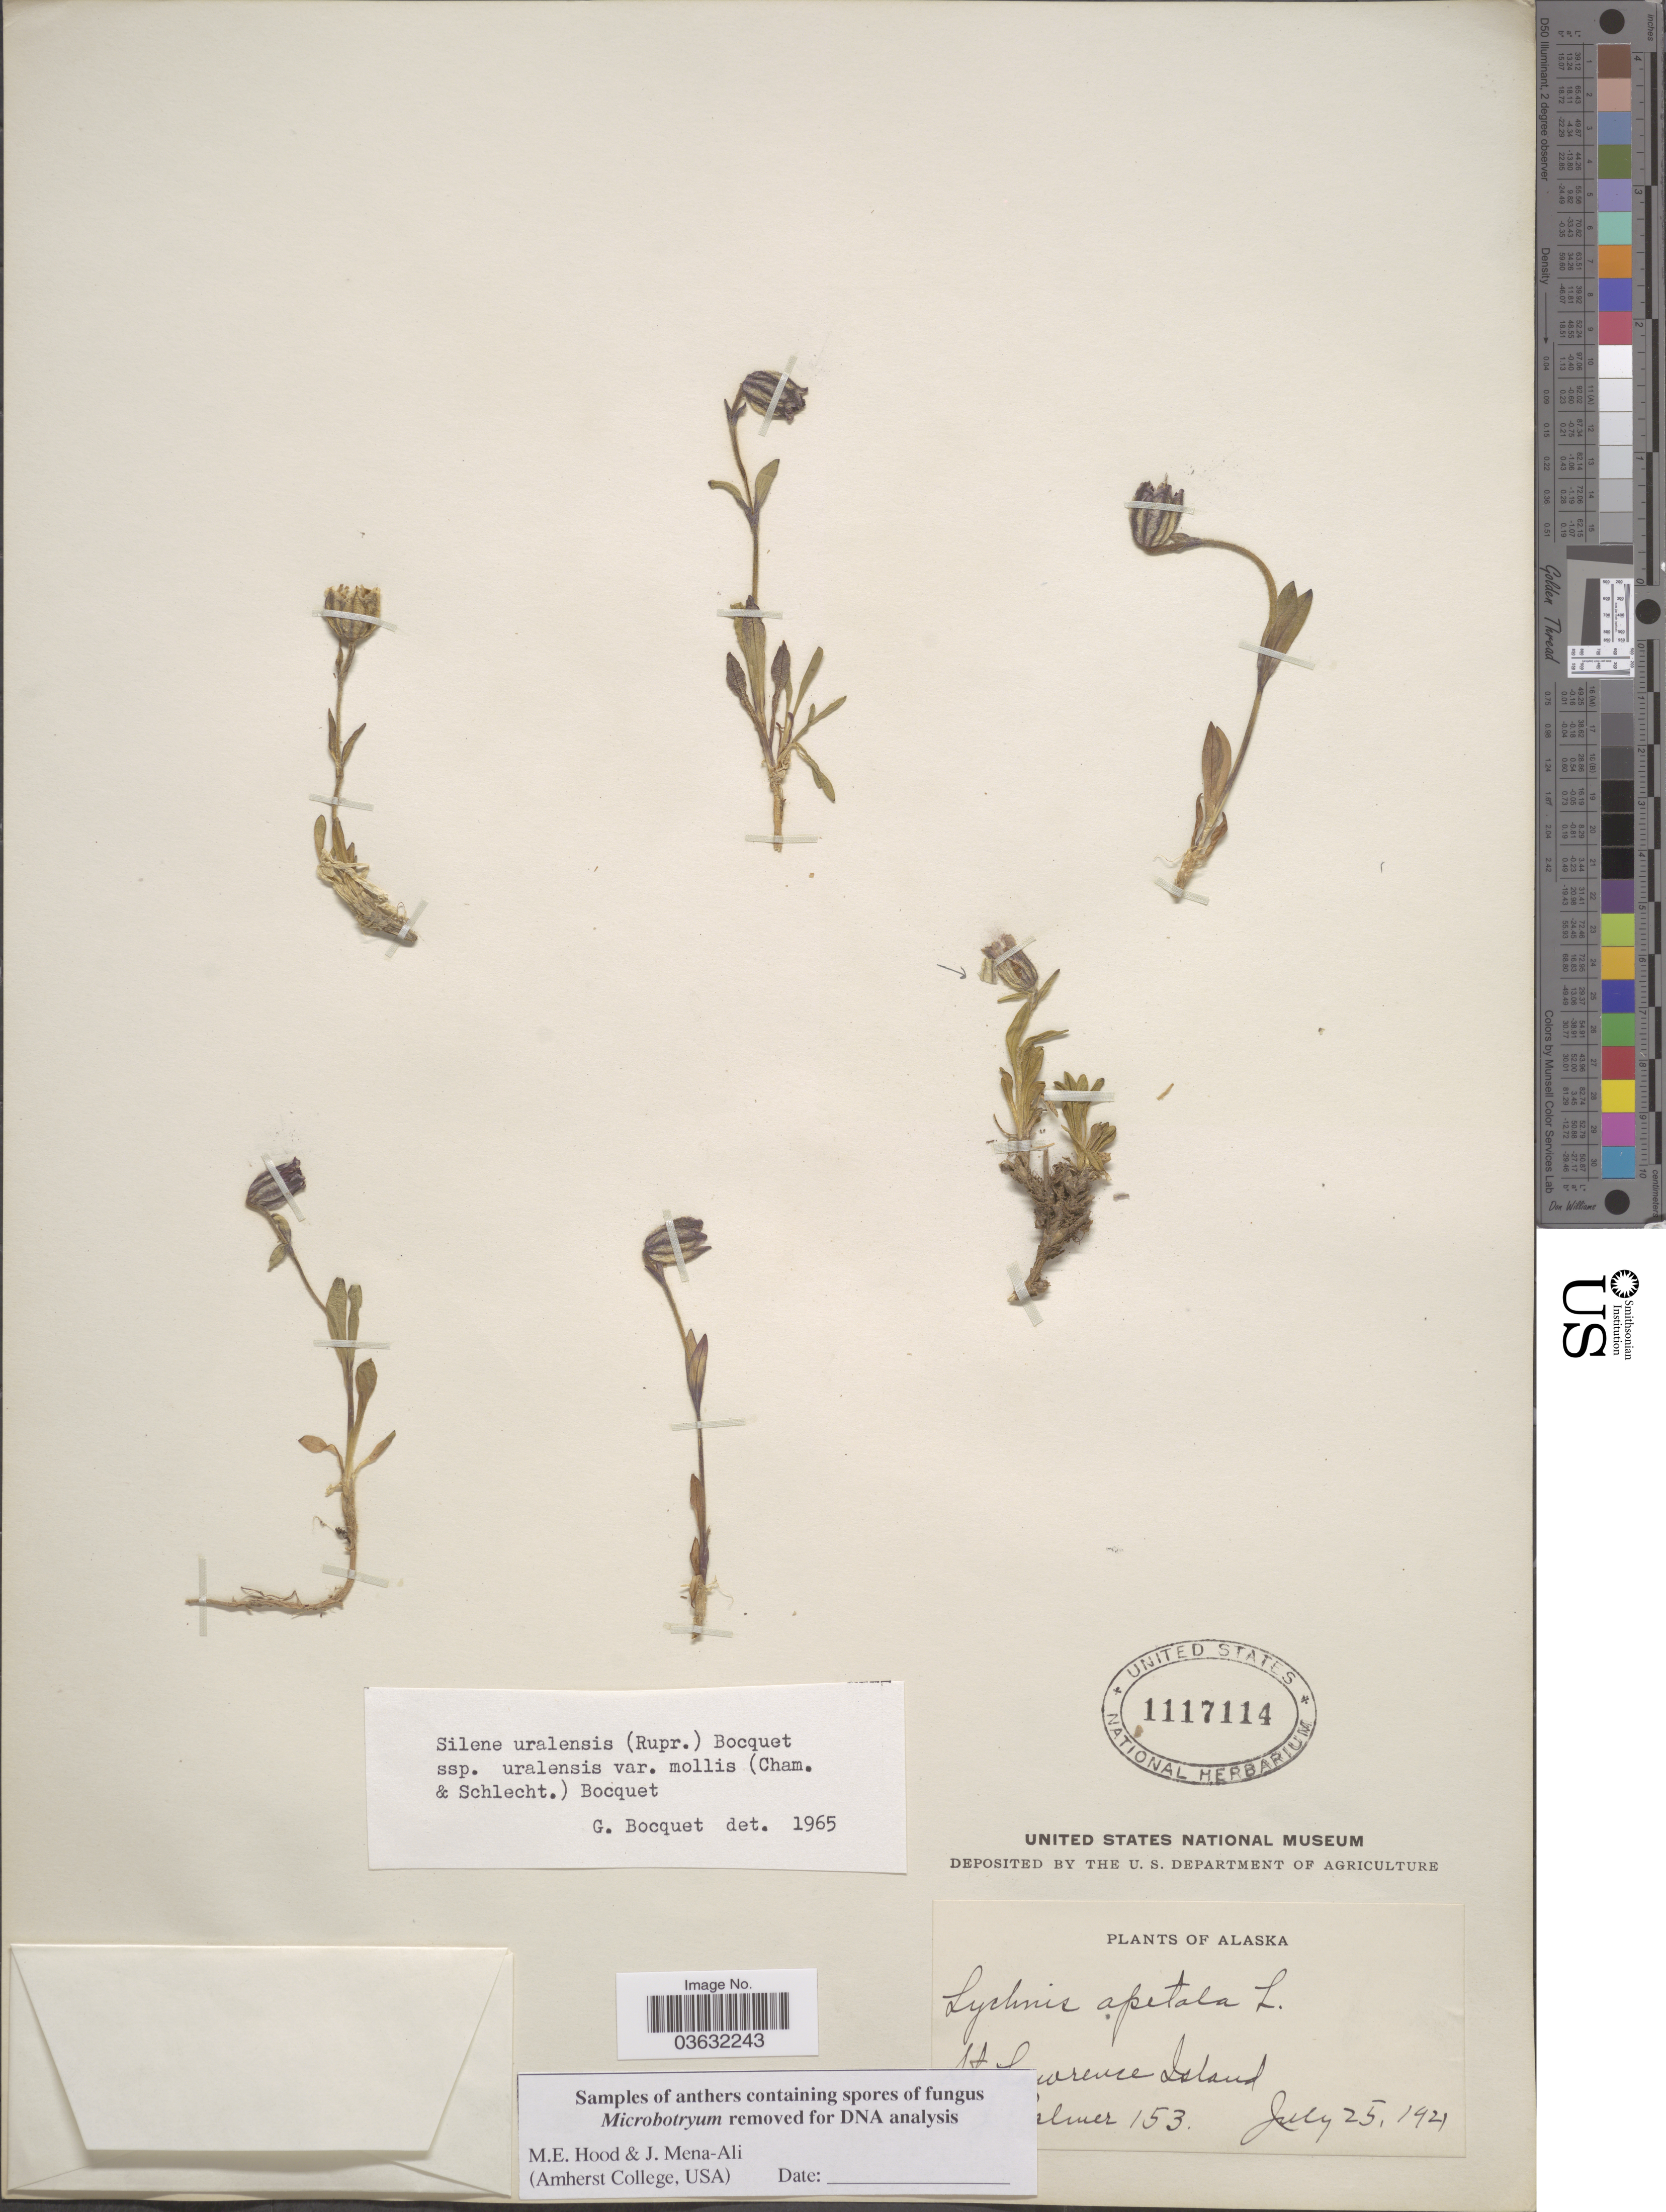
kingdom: Plantae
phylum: Tracheophyta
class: Magnoliopsida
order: Caryophyllales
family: Caryophyllaceae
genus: Silene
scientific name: Silene uralensis var. mollis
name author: (Cham. & Schltdl.) Bocquet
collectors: E. Palmer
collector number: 153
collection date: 1921-07-25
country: United States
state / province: Alaska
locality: St. Lawrence Island.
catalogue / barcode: US 1117114